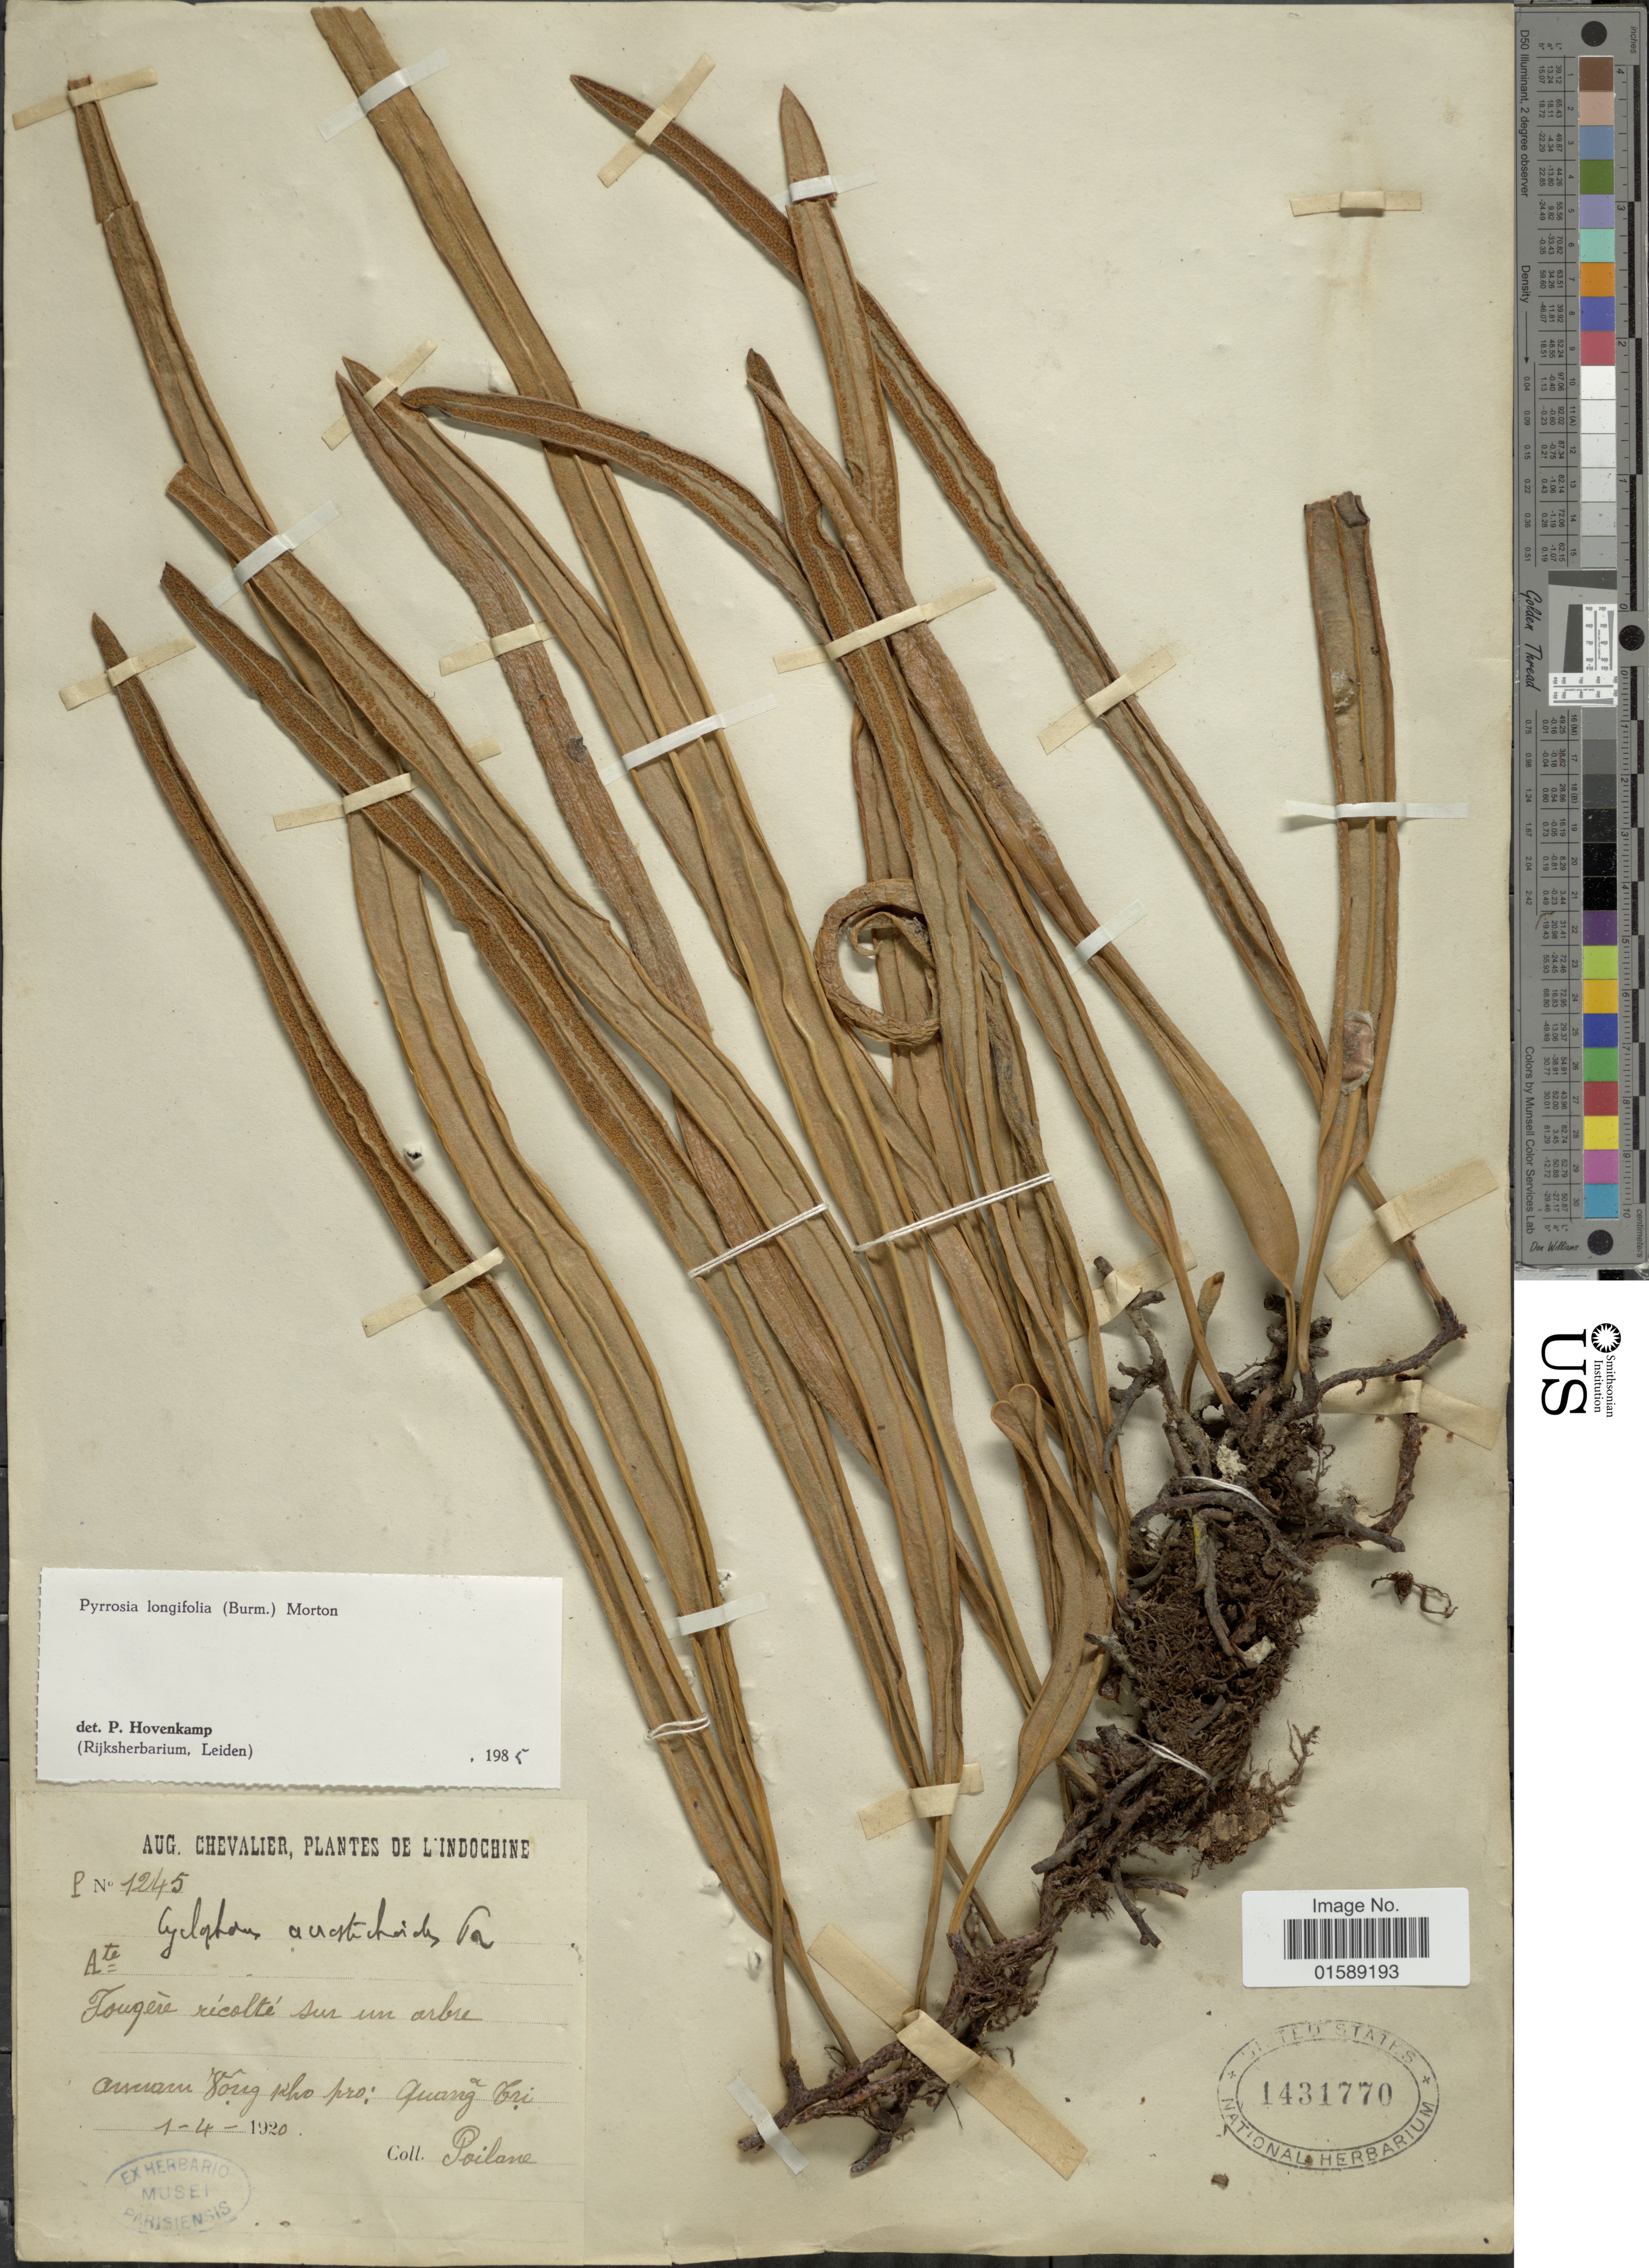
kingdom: Plantae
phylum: Tracheophyta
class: Polypodiopsida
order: Polypodiales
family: Polypodiaceae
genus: Pyrrosia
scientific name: Pyrrosia longifolia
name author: (Burm. f.) C.V. Morton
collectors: -. Poilane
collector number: P1245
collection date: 1920-04-01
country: Vietnam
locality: L'IndoChine. Annam houg kho pro: guang a bri [interpreted]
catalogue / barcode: US 1431770